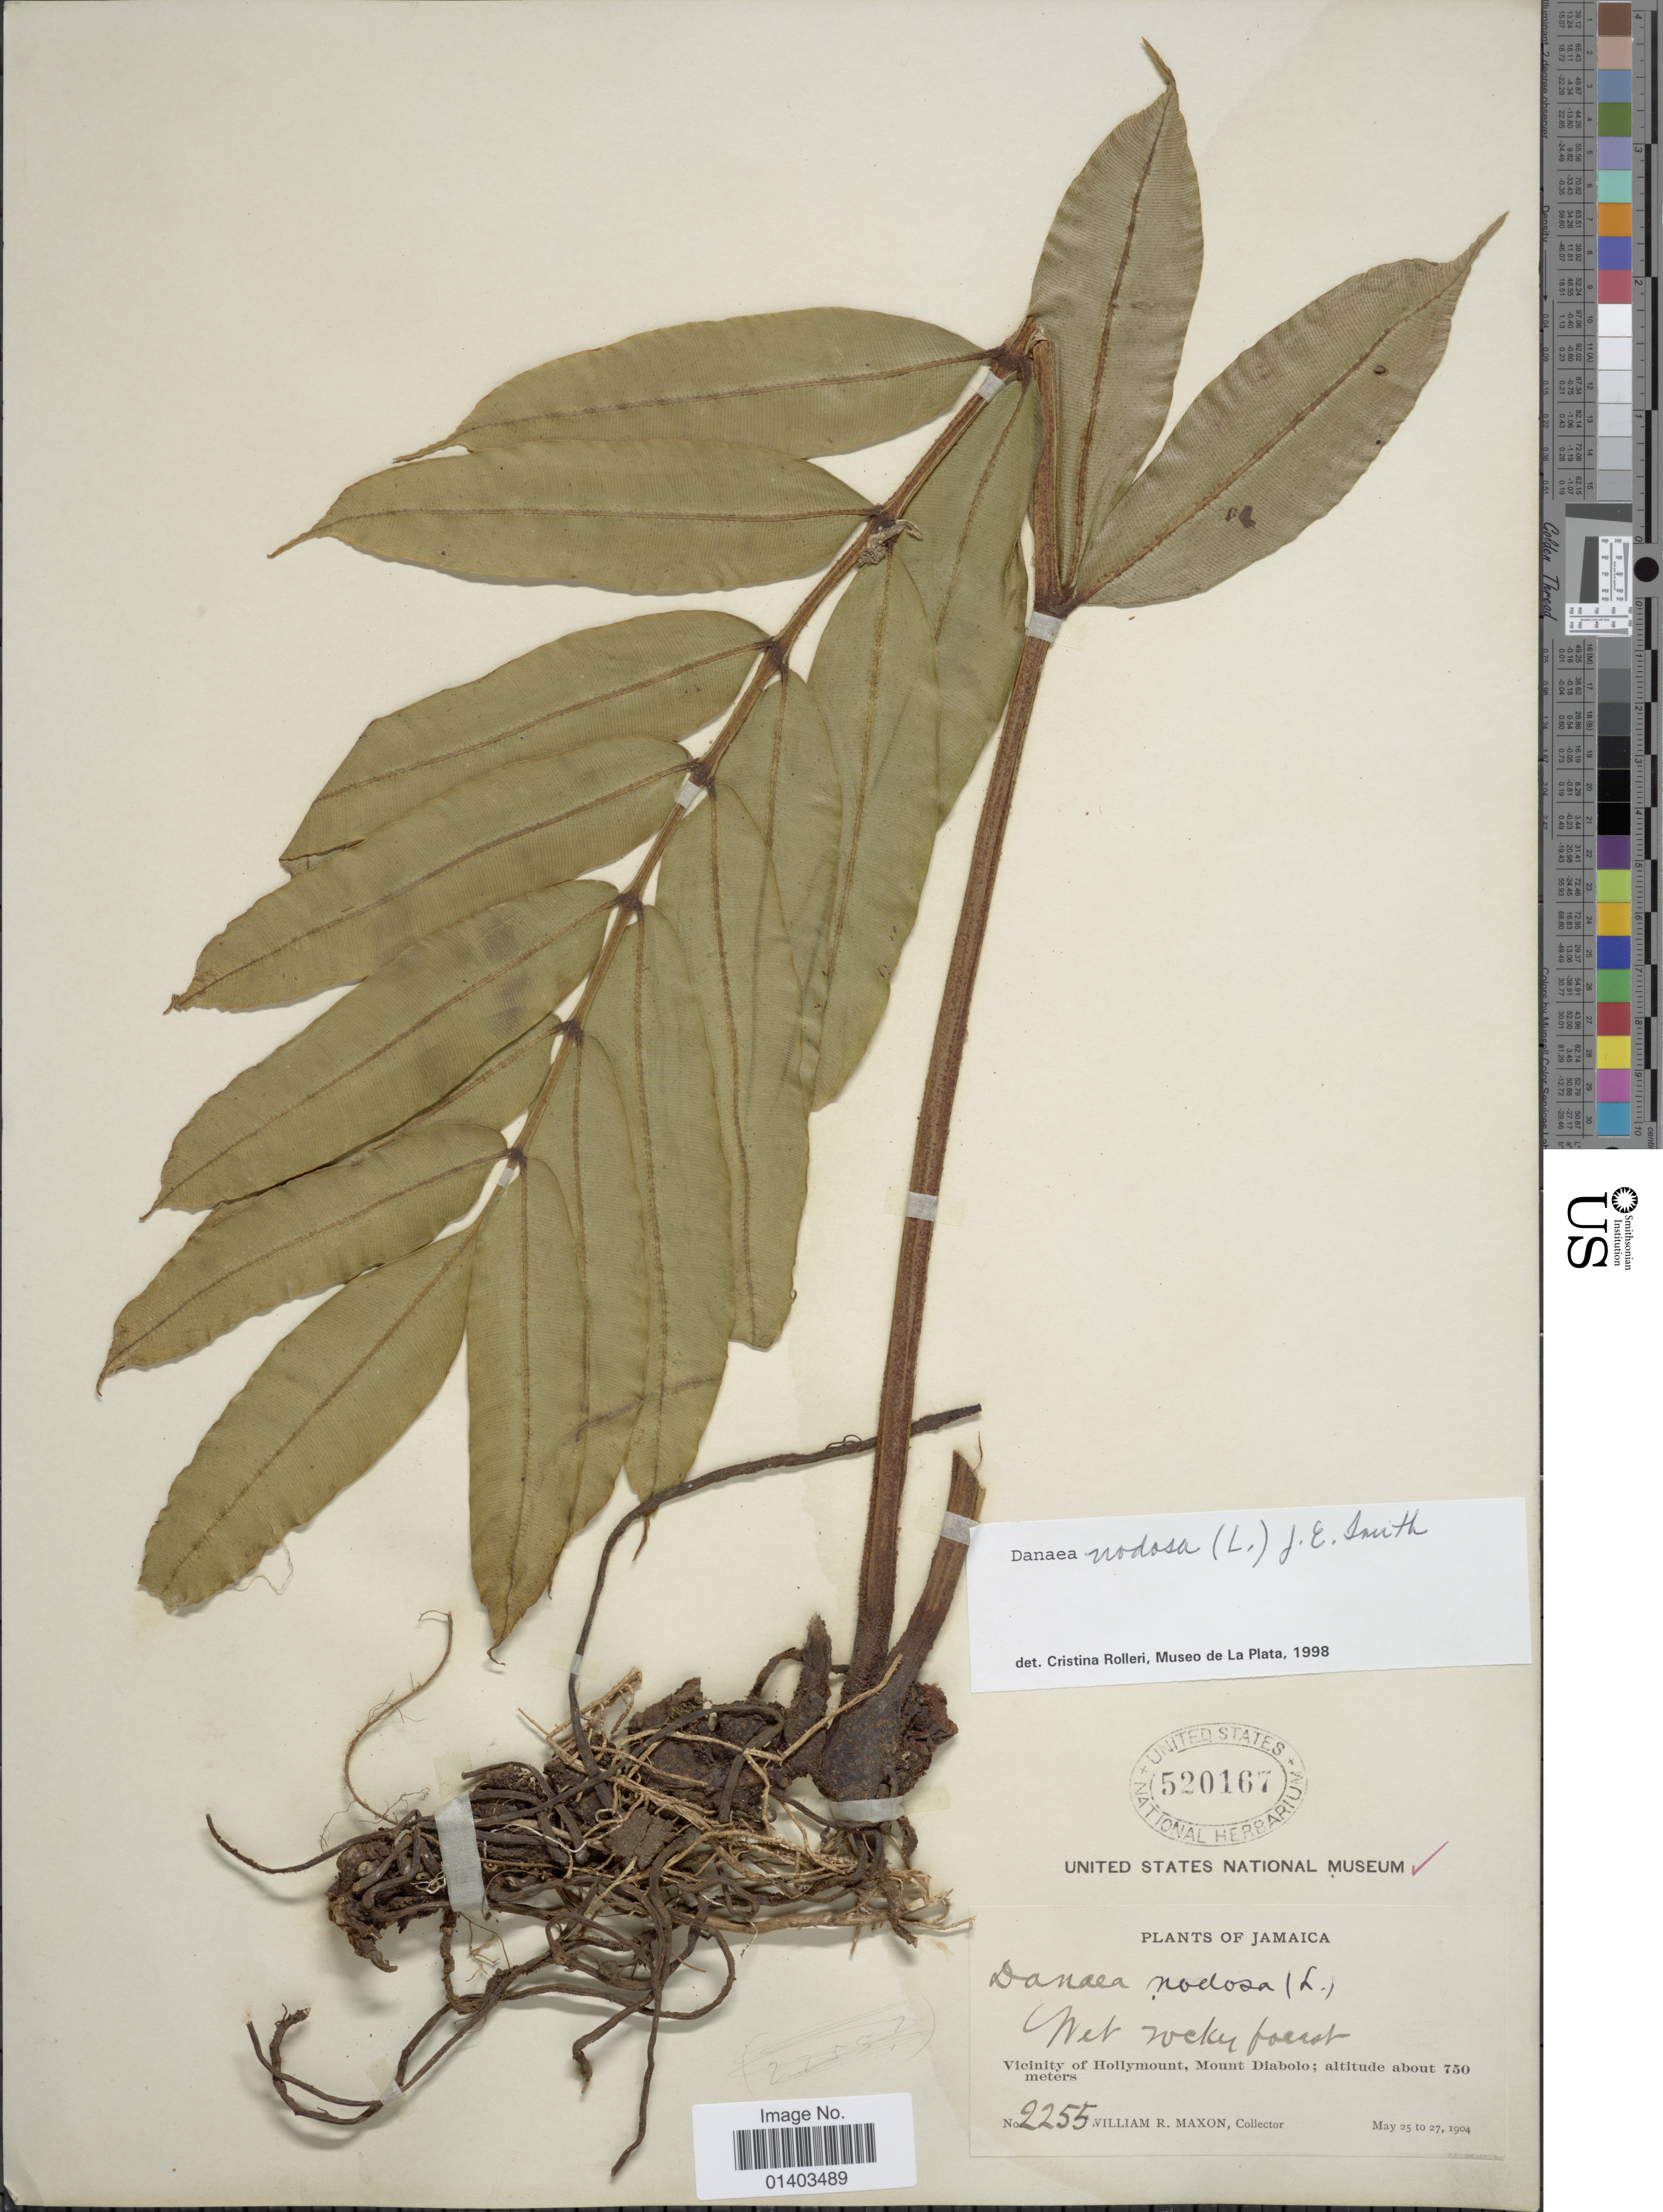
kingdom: Plantae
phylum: Tracheophyta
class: Polypodiopsida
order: Marattiales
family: Marattiaceae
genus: Danaea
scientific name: Danaea nodosa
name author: (L.) Sm.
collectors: W. R. Maxon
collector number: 2255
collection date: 1904-05-25/1904-05-27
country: Jamaica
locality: Vicinity of Hollymount, Mount Diabolo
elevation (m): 750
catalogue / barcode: US 520167